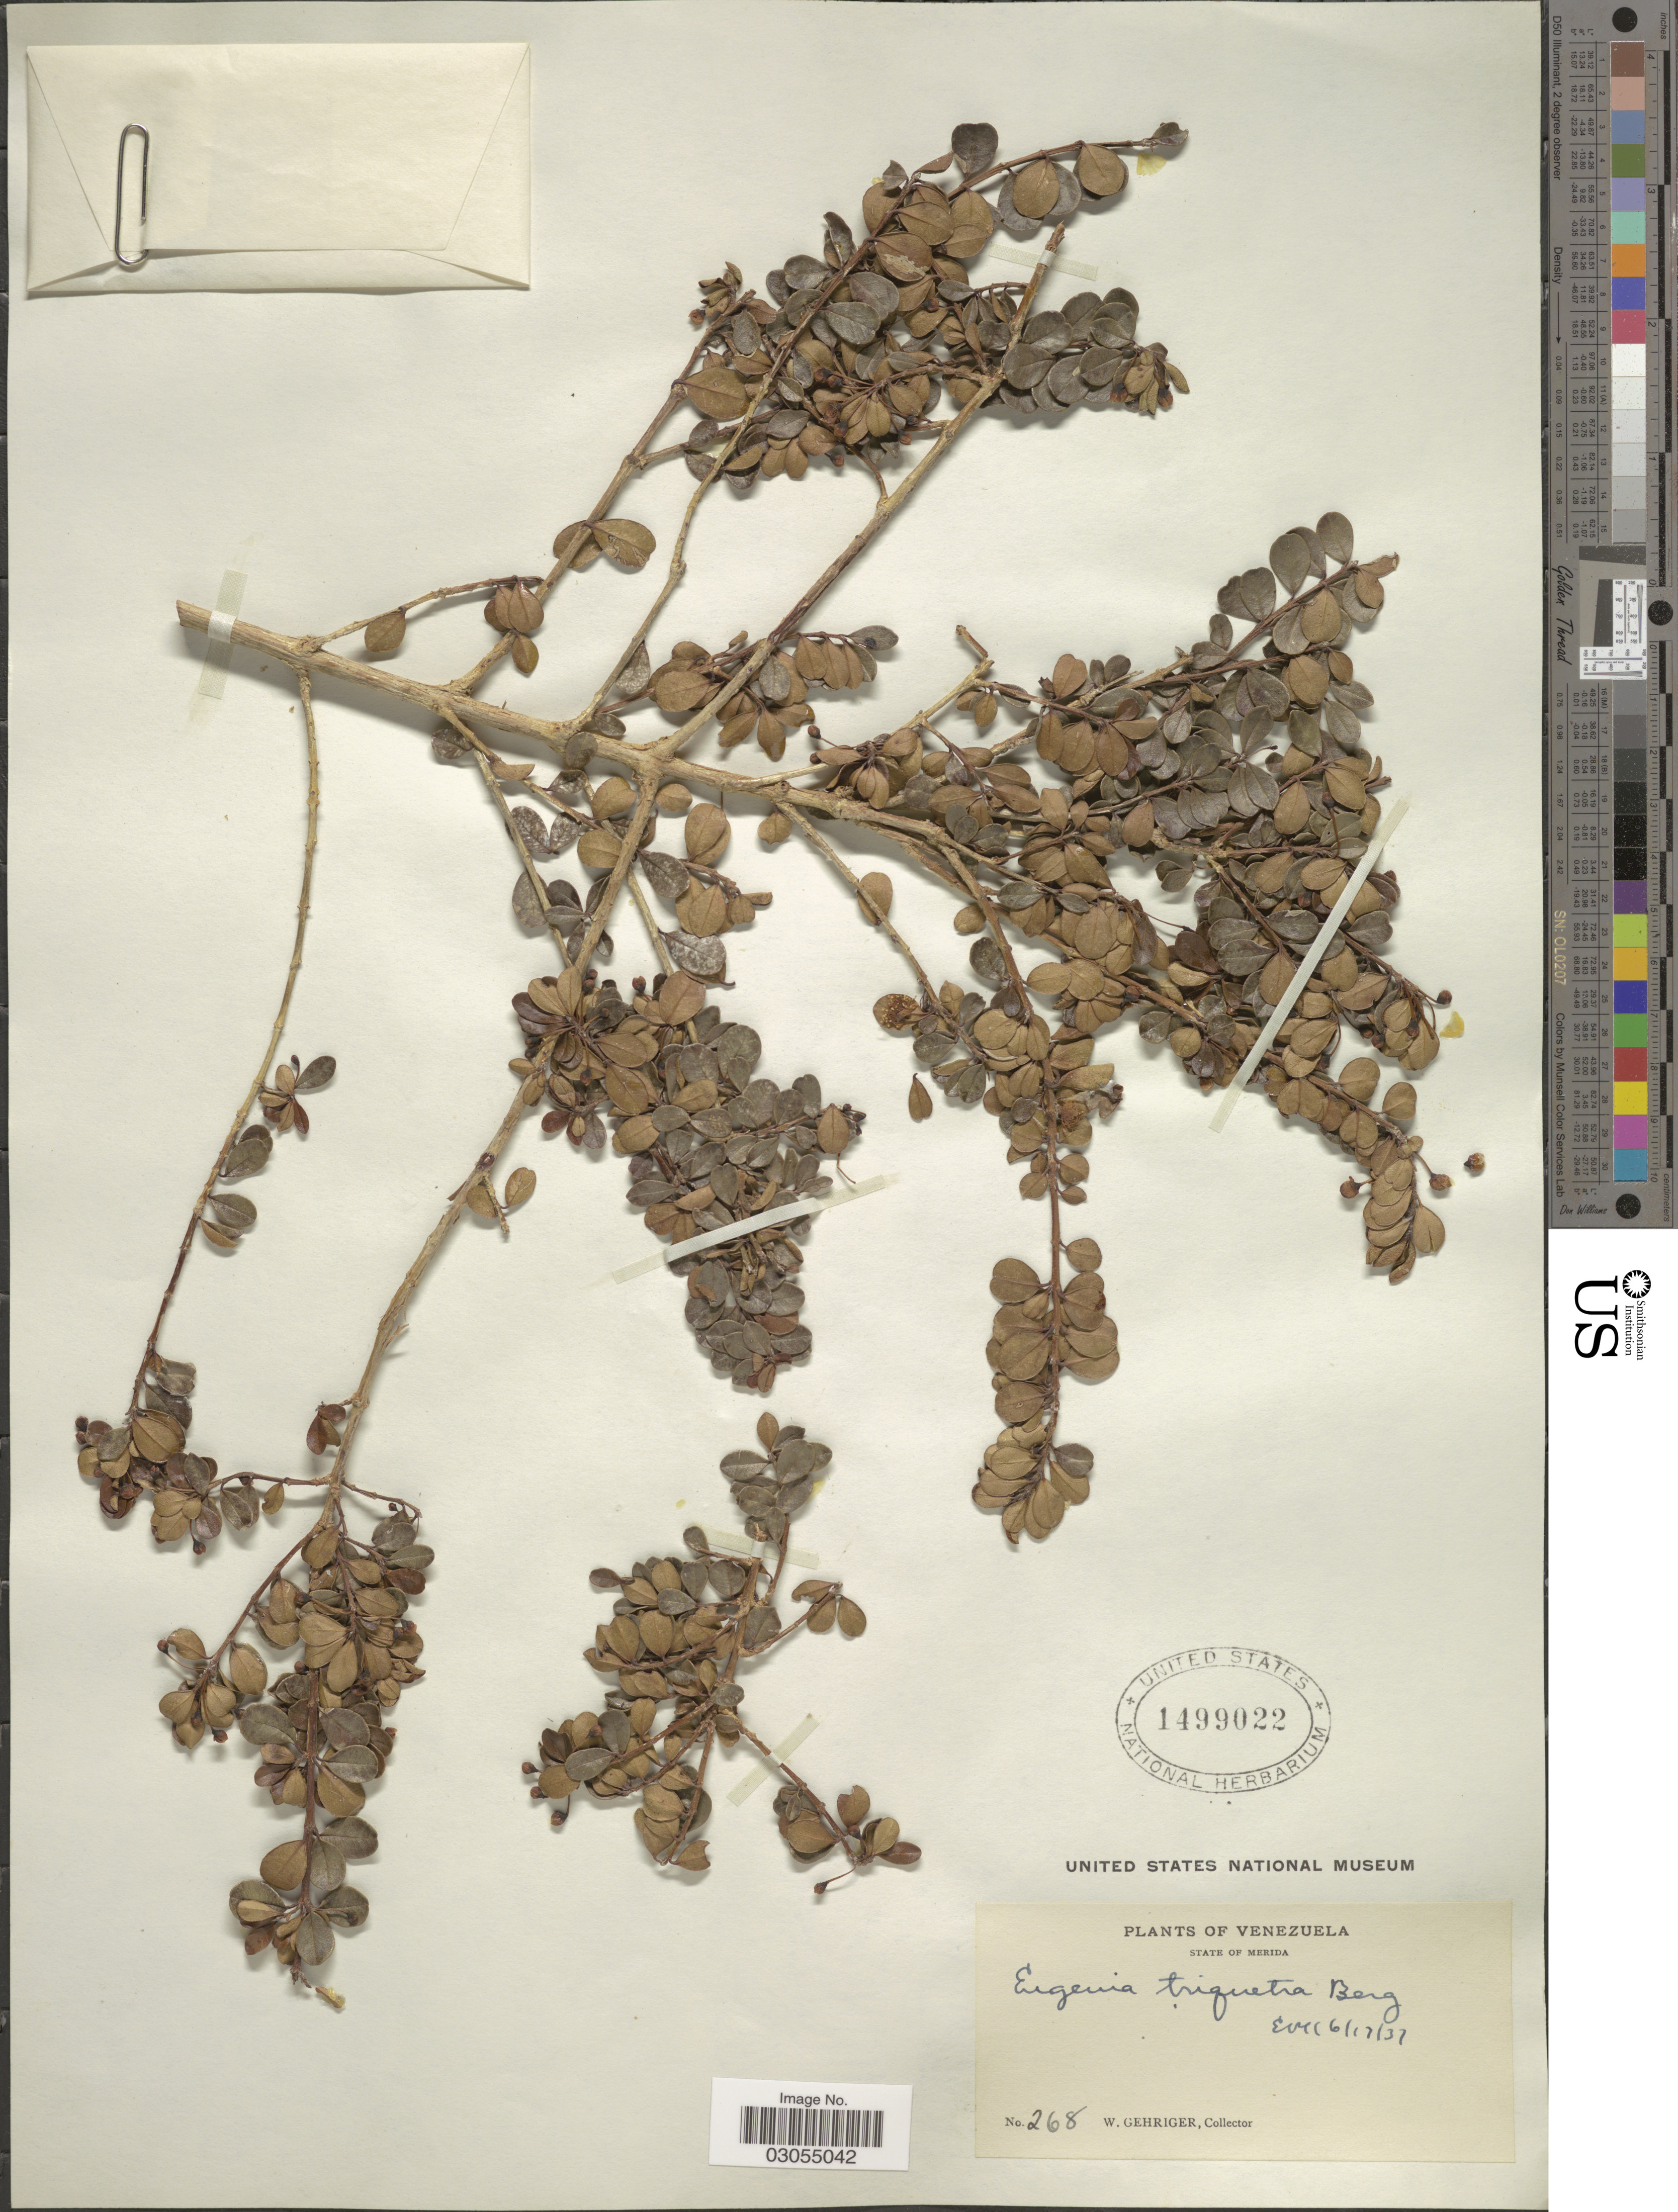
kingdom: Plantae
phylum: Tracheophyta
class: Magnoliopsida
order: Myrtales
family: Myrtaceae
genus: Myrcianthes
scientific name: Myrcianthes myrsinoides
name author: (Kunth) Grifo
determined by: Strong, Mark T., (BOT), Smithsonian Institution - National Museum of Natural History (UNITED STATES)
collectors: W. Gehriger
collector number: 268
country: Venezuela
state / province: Mérida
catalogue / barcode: US 1499022